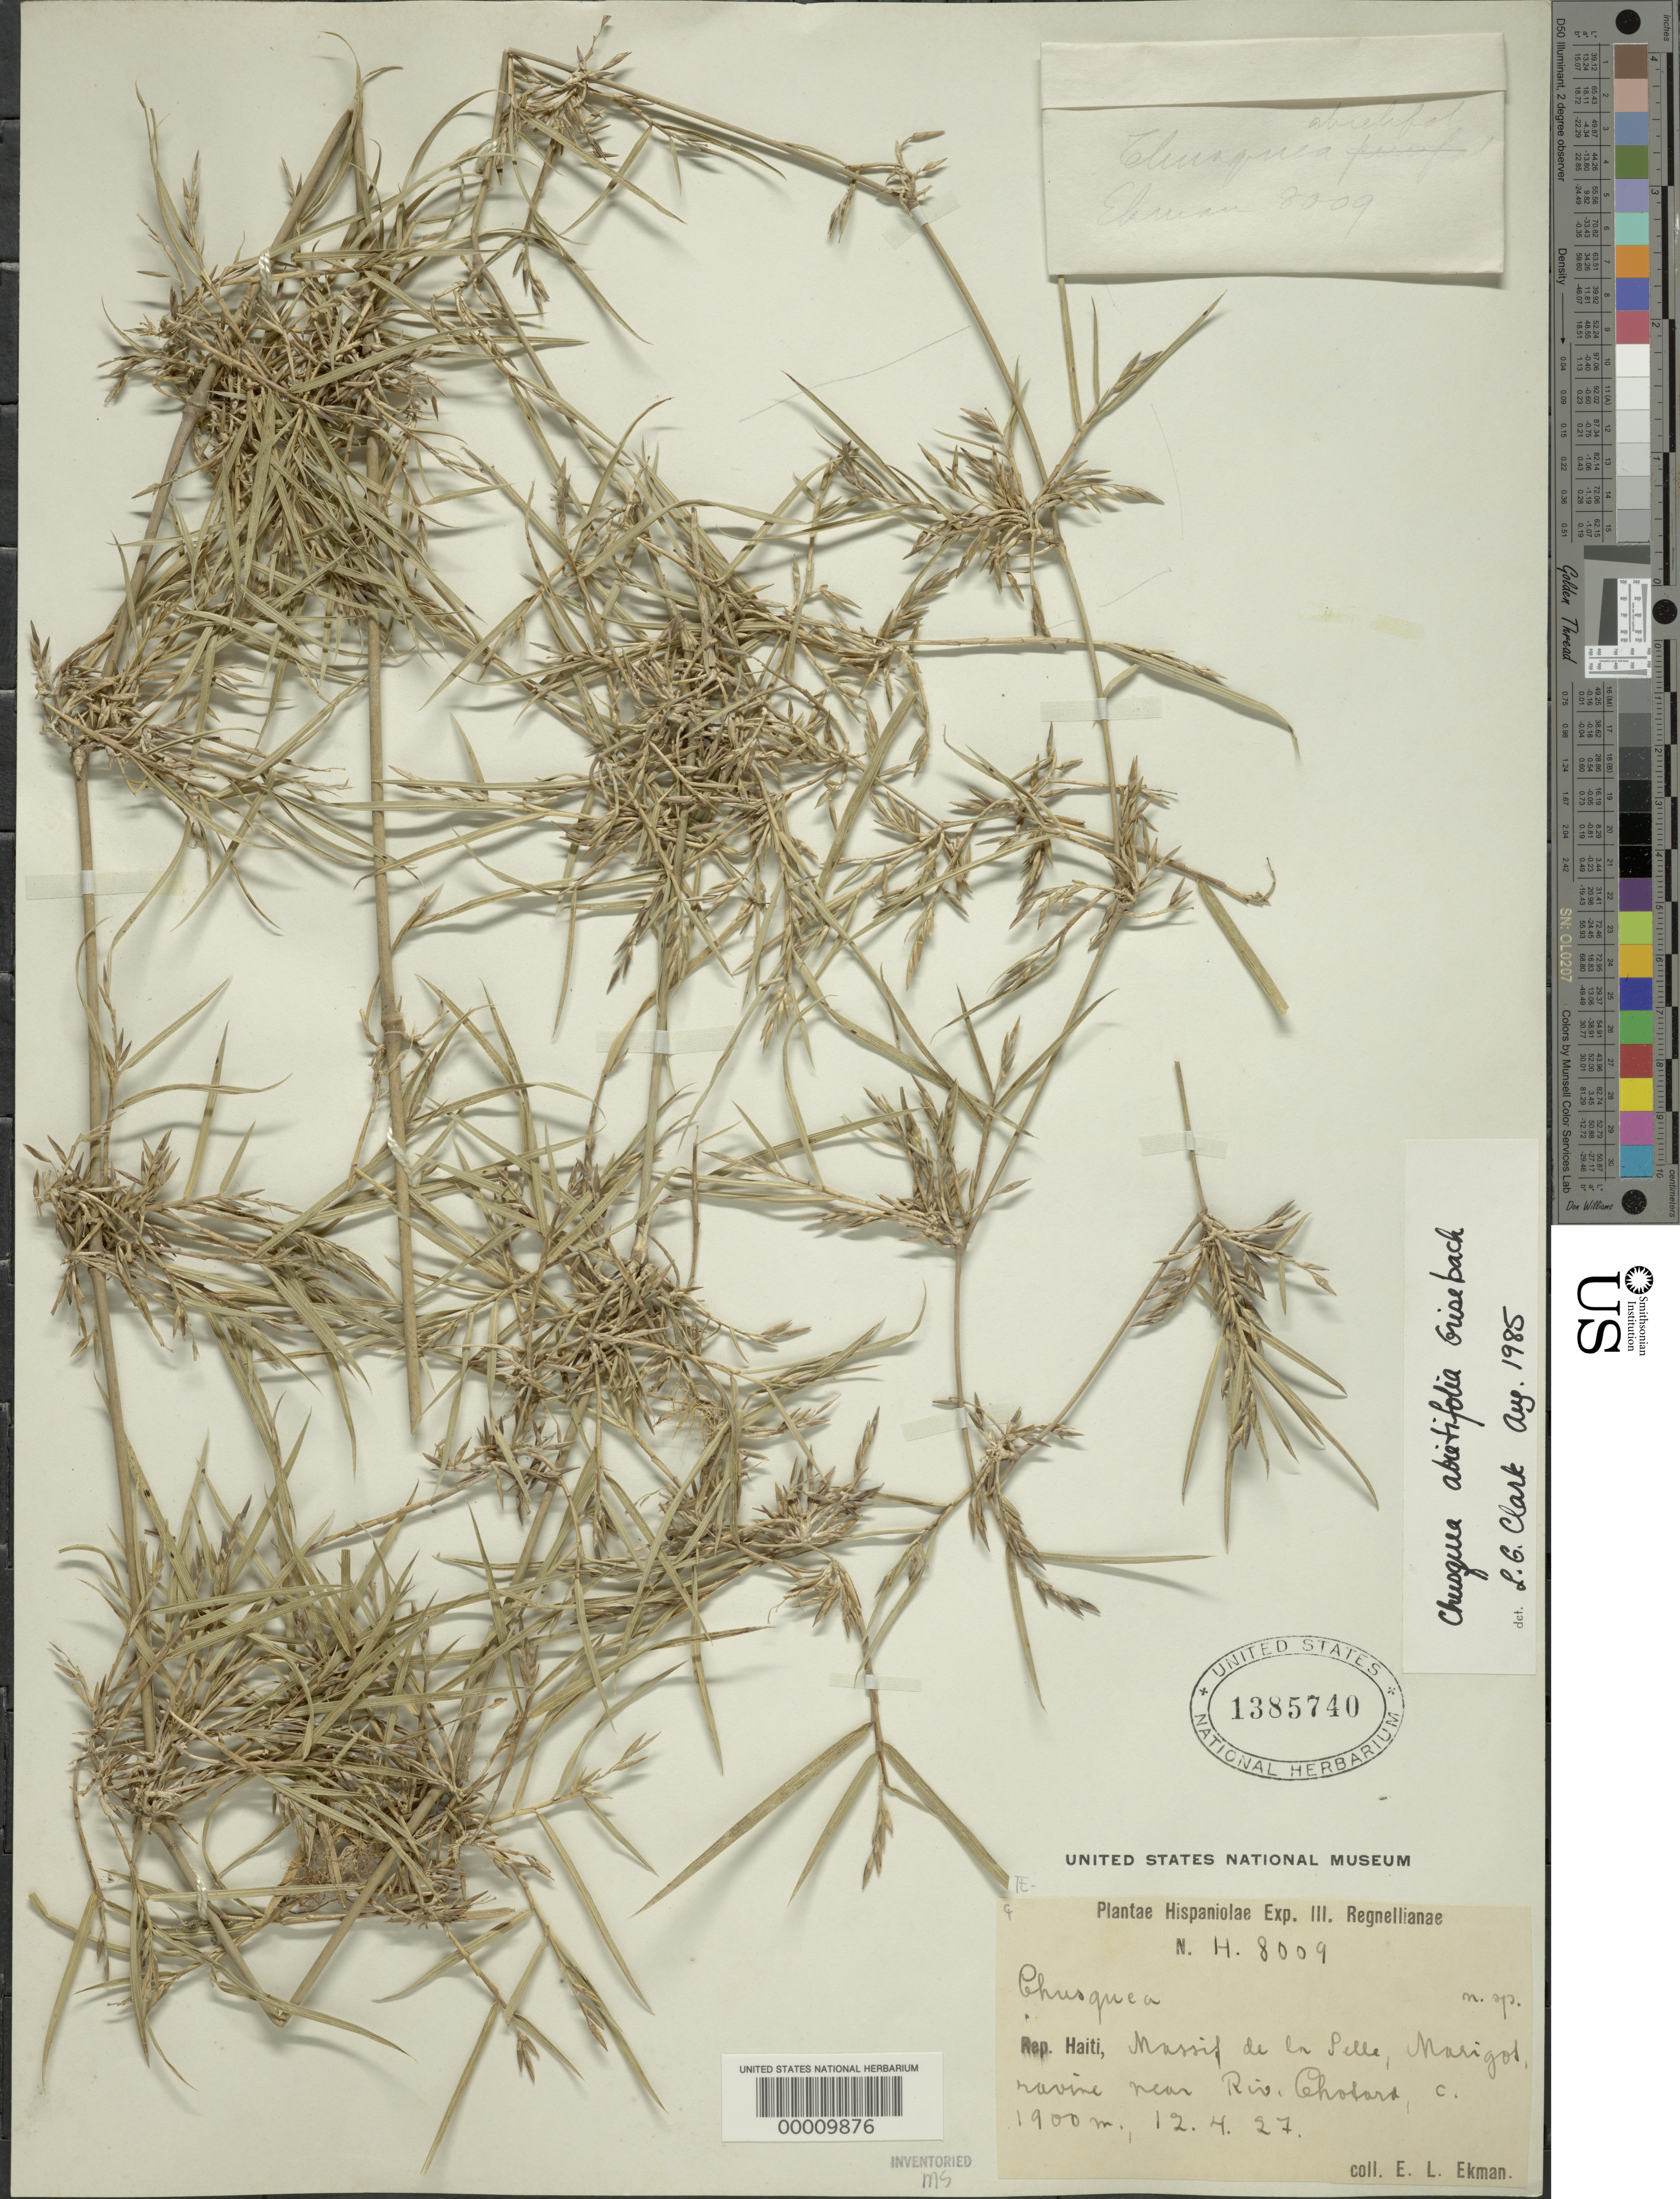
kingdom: Plantae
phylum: Tracheophyta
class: Liliopsida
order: Poales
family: Poaceae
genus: Chusquea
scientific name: Chusquea abietifolia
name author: Griseb.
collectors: E. L. Ekman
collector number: H.8009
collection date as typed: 12 Apr 1927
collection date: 1927-04-12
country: Haiti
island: Hispaniola Island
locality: Massif de la selle, marigot, ravine near riv. chotaro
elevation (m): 1900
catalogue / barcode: US 1385740